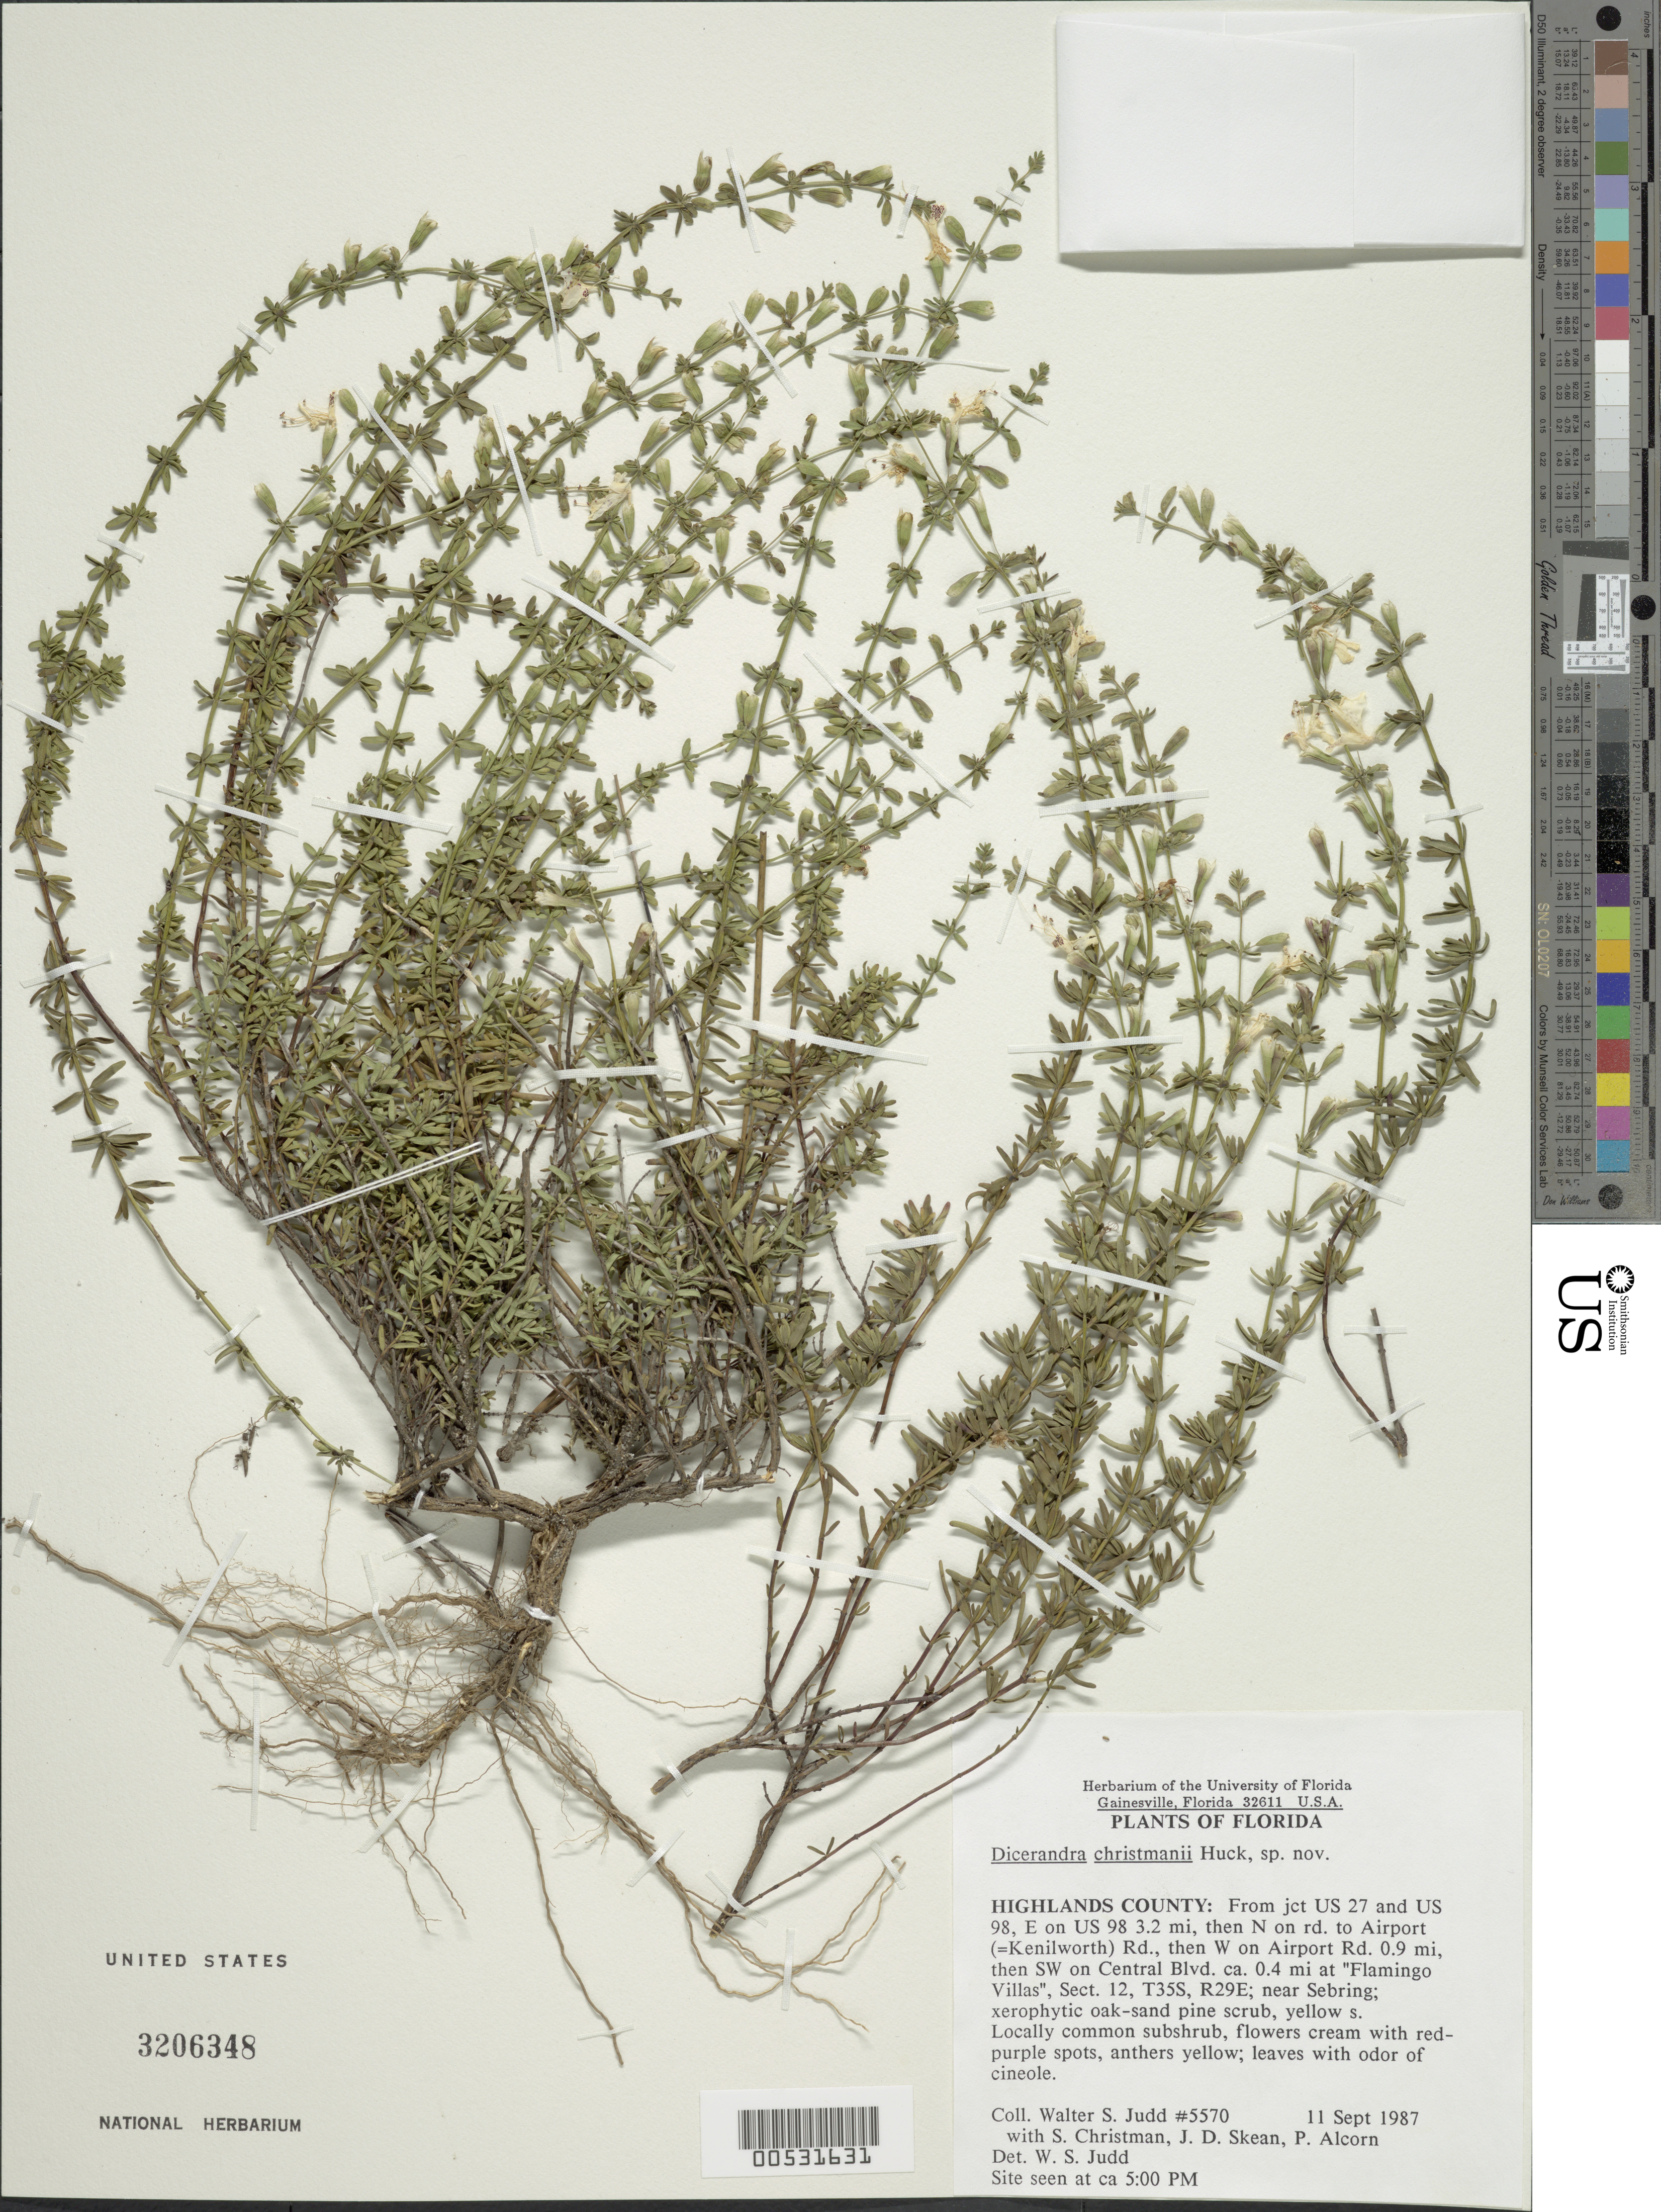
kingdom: Plantae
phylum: Tracheophyta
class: Magnoliopsida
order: Lamiales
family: Lamiaceae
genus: Dicerandra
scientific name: Dicerandra christmanii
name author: Huck & Judd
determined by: Judd, Walter S.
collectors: W. S. Judd, S. Christman, J. Skean & P. Alcorn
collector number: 5570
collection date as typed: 11 Sep 1987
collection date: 1987-09-11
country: United States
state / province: Florida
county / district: Highlands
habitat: Near Sebring; xerophytic oak-sand pine scrub, yellow s.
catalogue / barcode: US 3206348